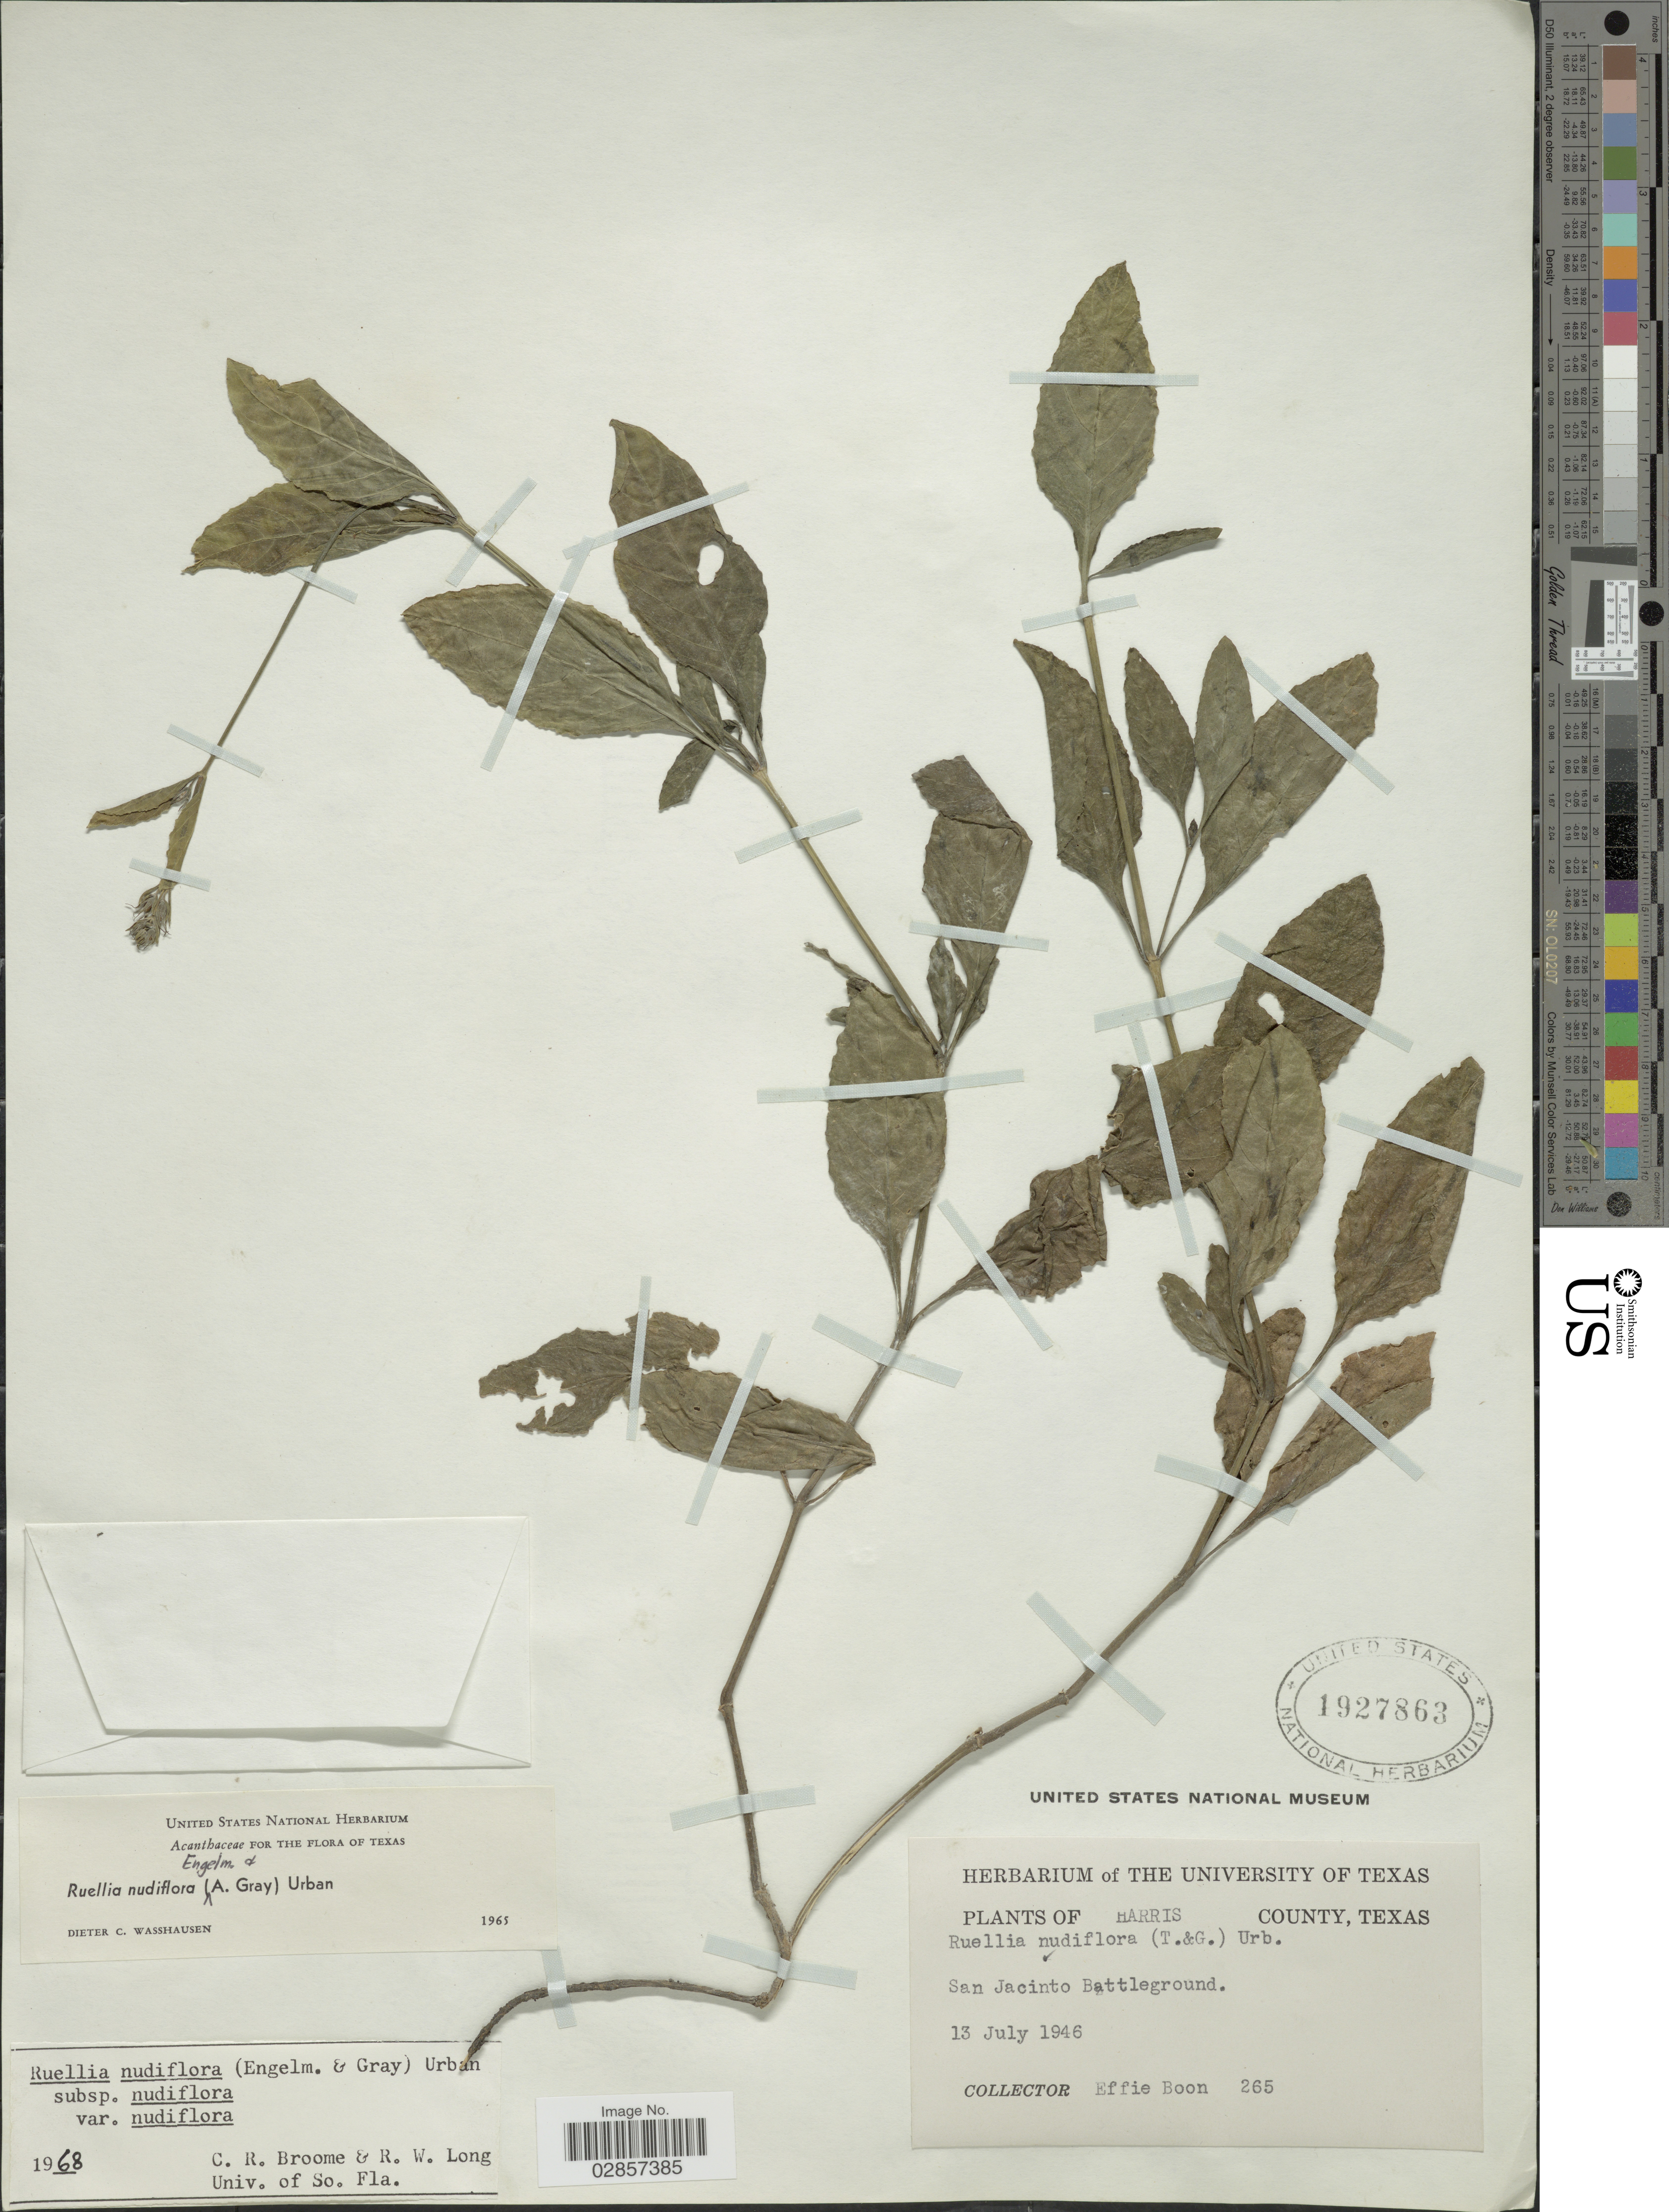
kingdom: Plantae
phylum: Tracheophyta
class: Magnoliopsida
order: Lamiales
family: Acanthaceae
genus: Ruellia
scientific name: Ruellia nudiflora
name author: (Engelm. & A. Gray) Urb.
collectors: E. Boon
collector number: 265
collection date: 1946-07-13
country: United States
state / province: Texas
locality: Harris County, Texas, San Jacinto Battleground.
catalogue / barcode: US 1927863